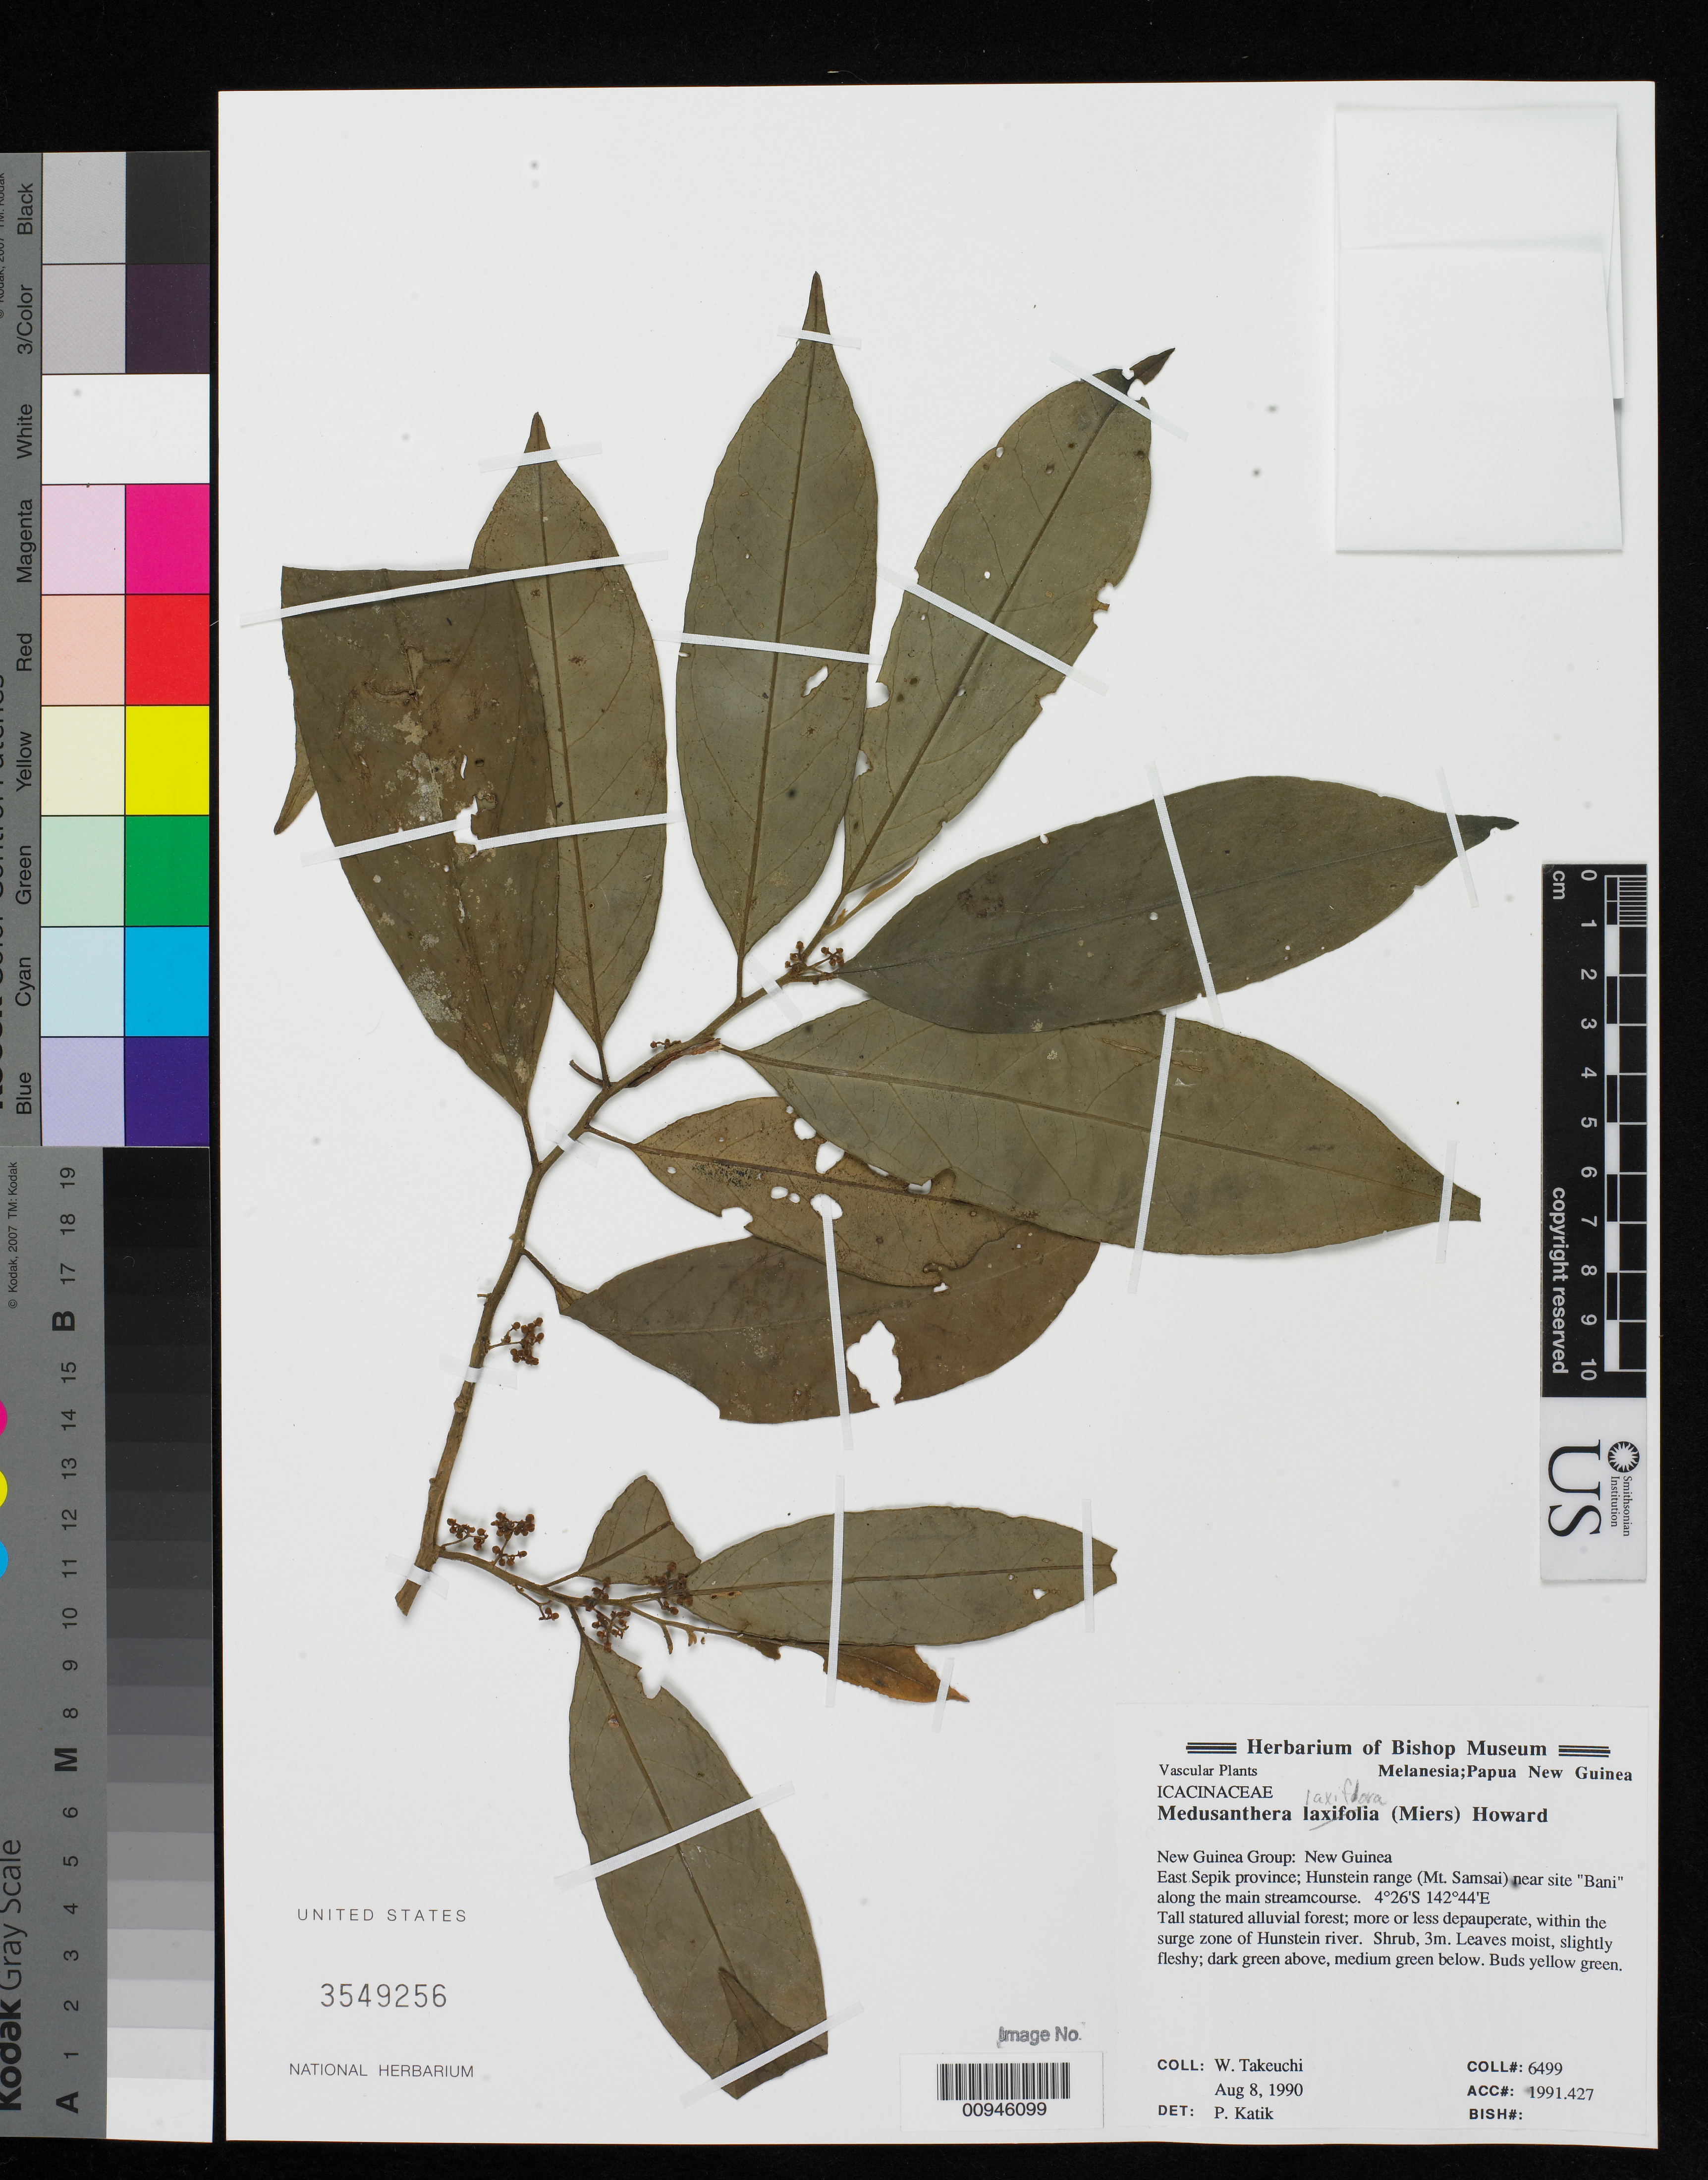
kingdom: Plantae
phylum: Tracheophyta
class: Magnoliopsida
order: Cardiopteridales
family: Stemonuraceae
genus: Medusanthera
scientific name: Medusanthera laxiflora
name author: (Miers) R.A. Howard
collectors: W. N. Takeuchi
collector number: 6499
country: Papua New Guinea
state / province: East Sepik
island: New Guinea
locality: Hunstein range (Mt. Samsai) near site "Bani" along streamcourse.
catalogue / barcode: US 3549256